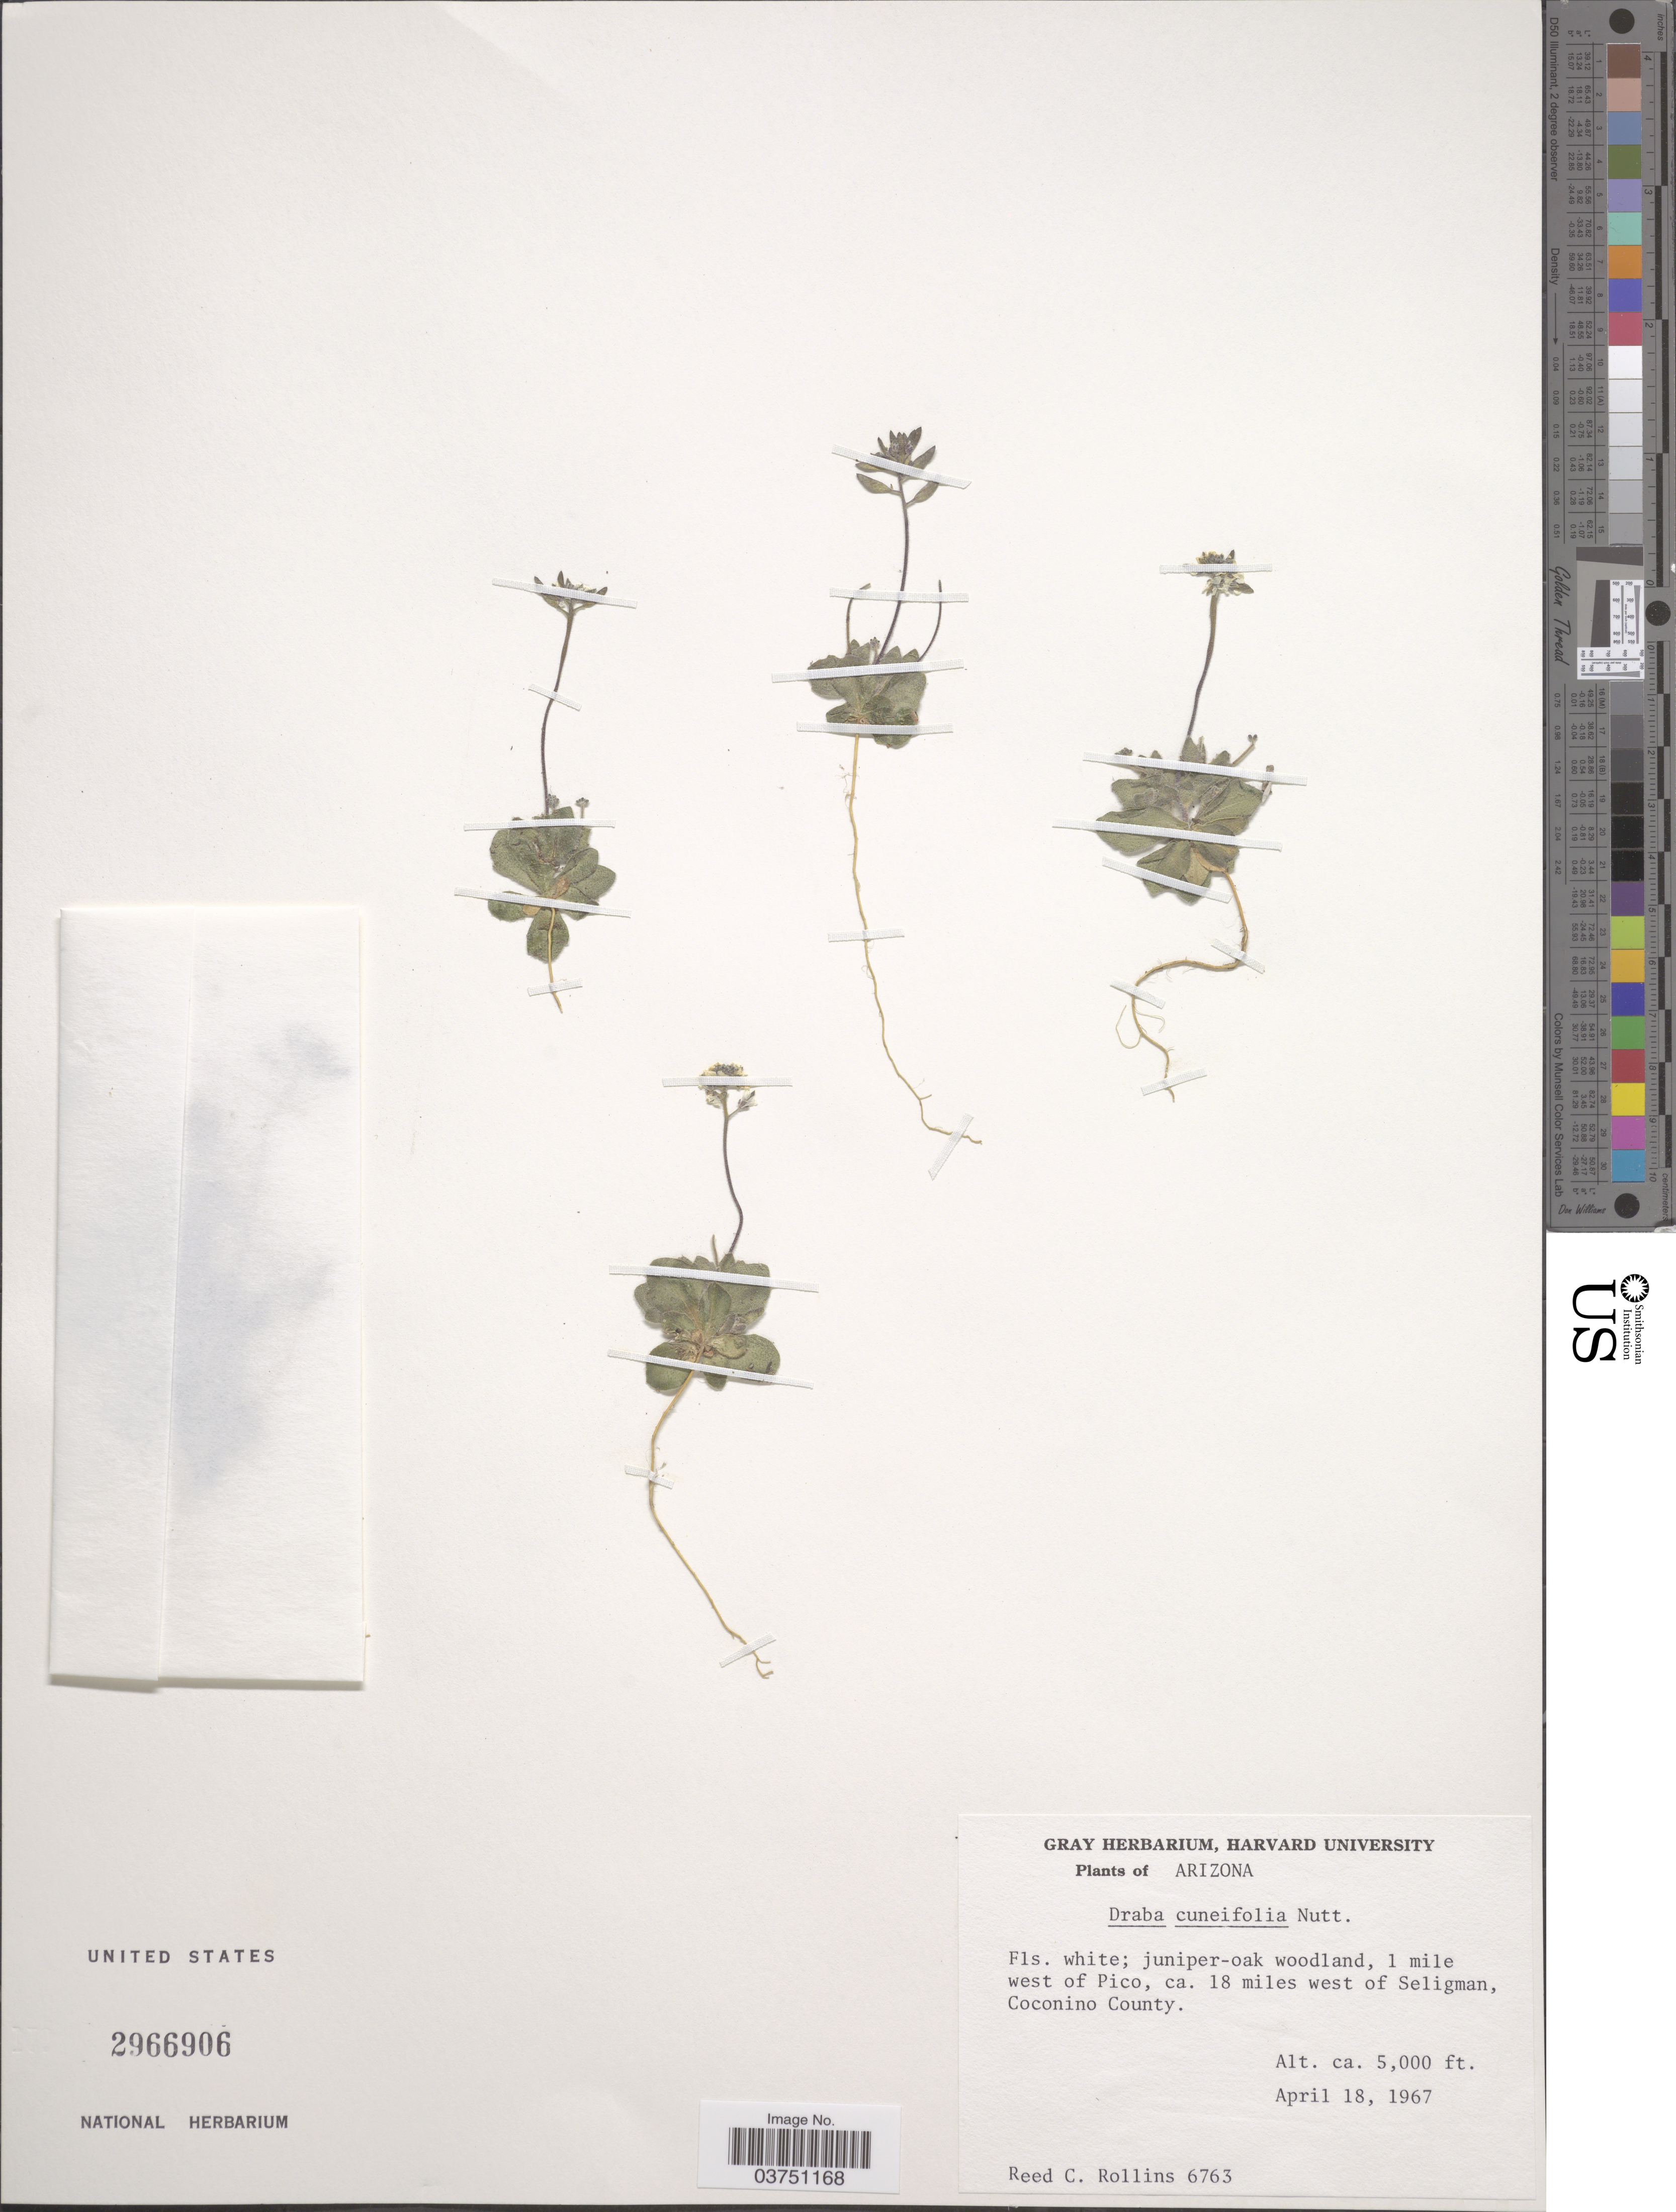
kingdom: Plantae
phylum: Tracheophyta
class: Magnoliopsida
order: Brassicales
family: Brassicaceae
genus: Draba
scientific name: Draba cuneifolia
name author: Nutt.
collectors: R. C. Rollins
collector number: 6763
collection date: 1967-04-18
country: United States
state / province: Arizona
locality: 1 mile west of Pico, ca 18 miles west of Seligman, Coconino County.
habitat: juniper-oak woodland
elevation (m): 1524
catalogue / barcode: US 2966906